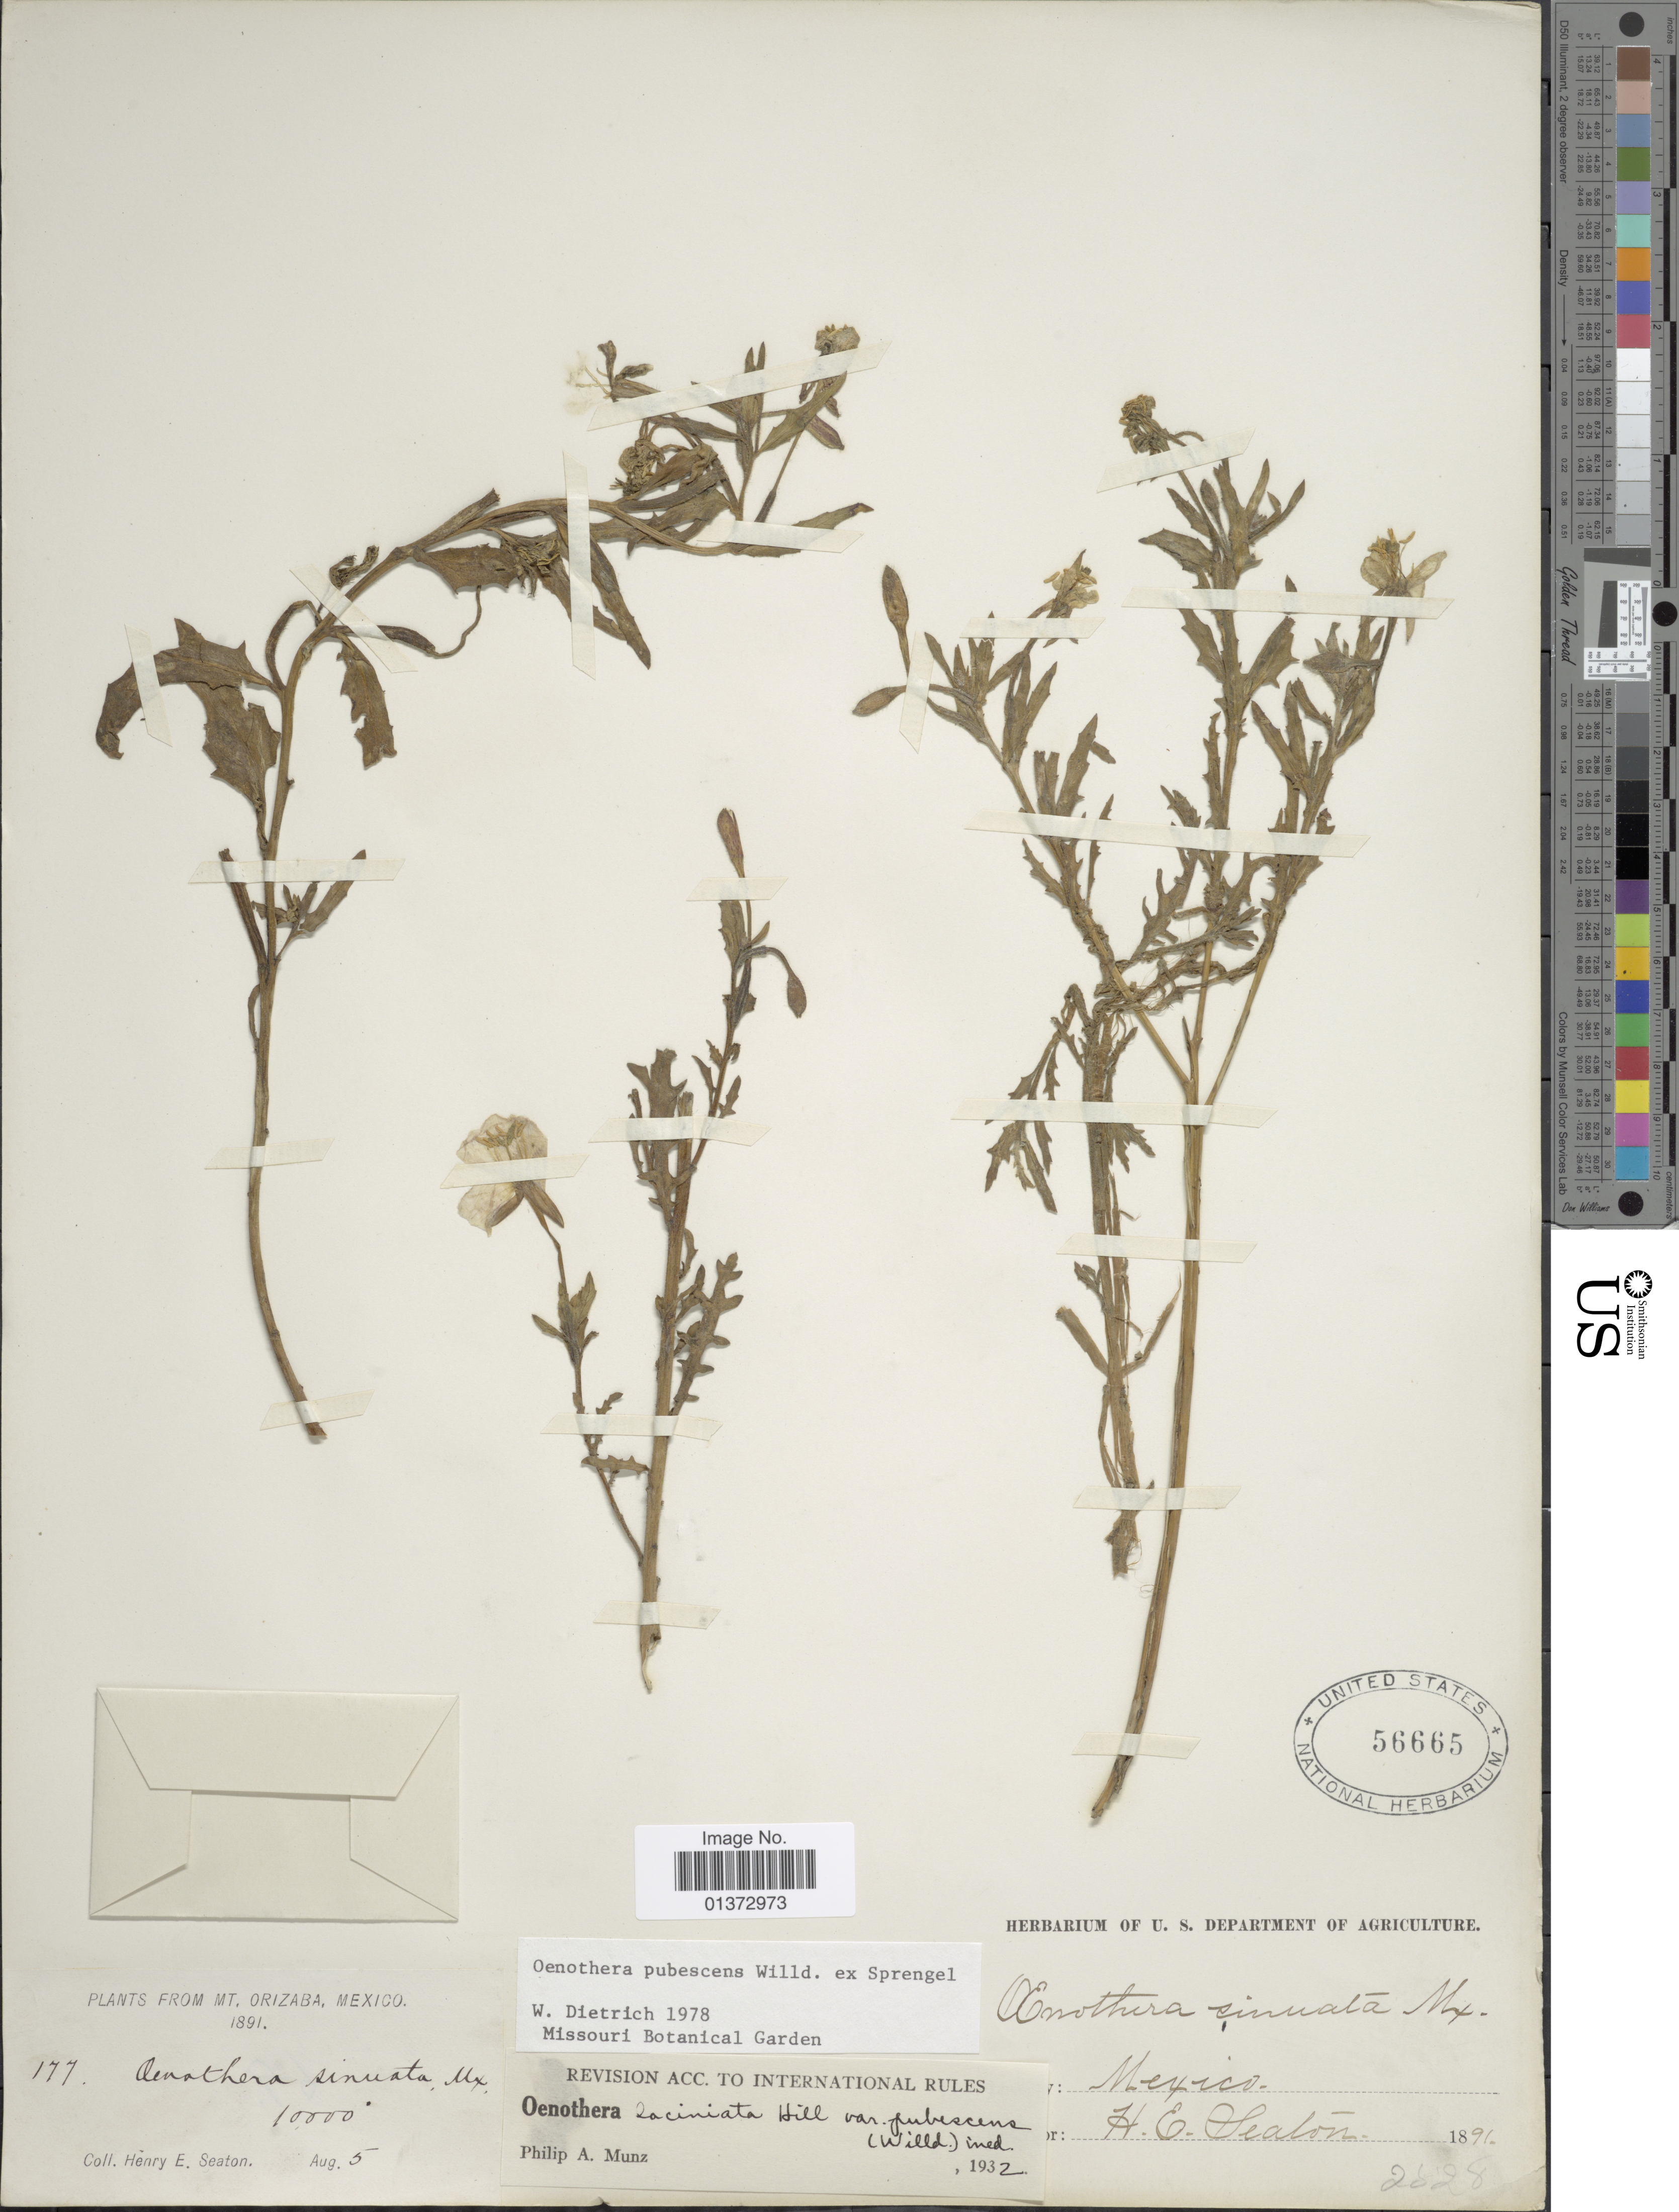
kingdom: Plantae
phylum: Tracheophyta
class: Magnoliopsida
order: Myrtales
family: Onagraceae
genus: Oenothera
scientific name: Oenothera pubescens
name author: Willd. ex Spreng.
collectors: H. E. Seaton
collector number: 177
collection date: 1891-08-05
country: Mexico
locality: Mt. Orizaba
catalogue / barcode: US 56665